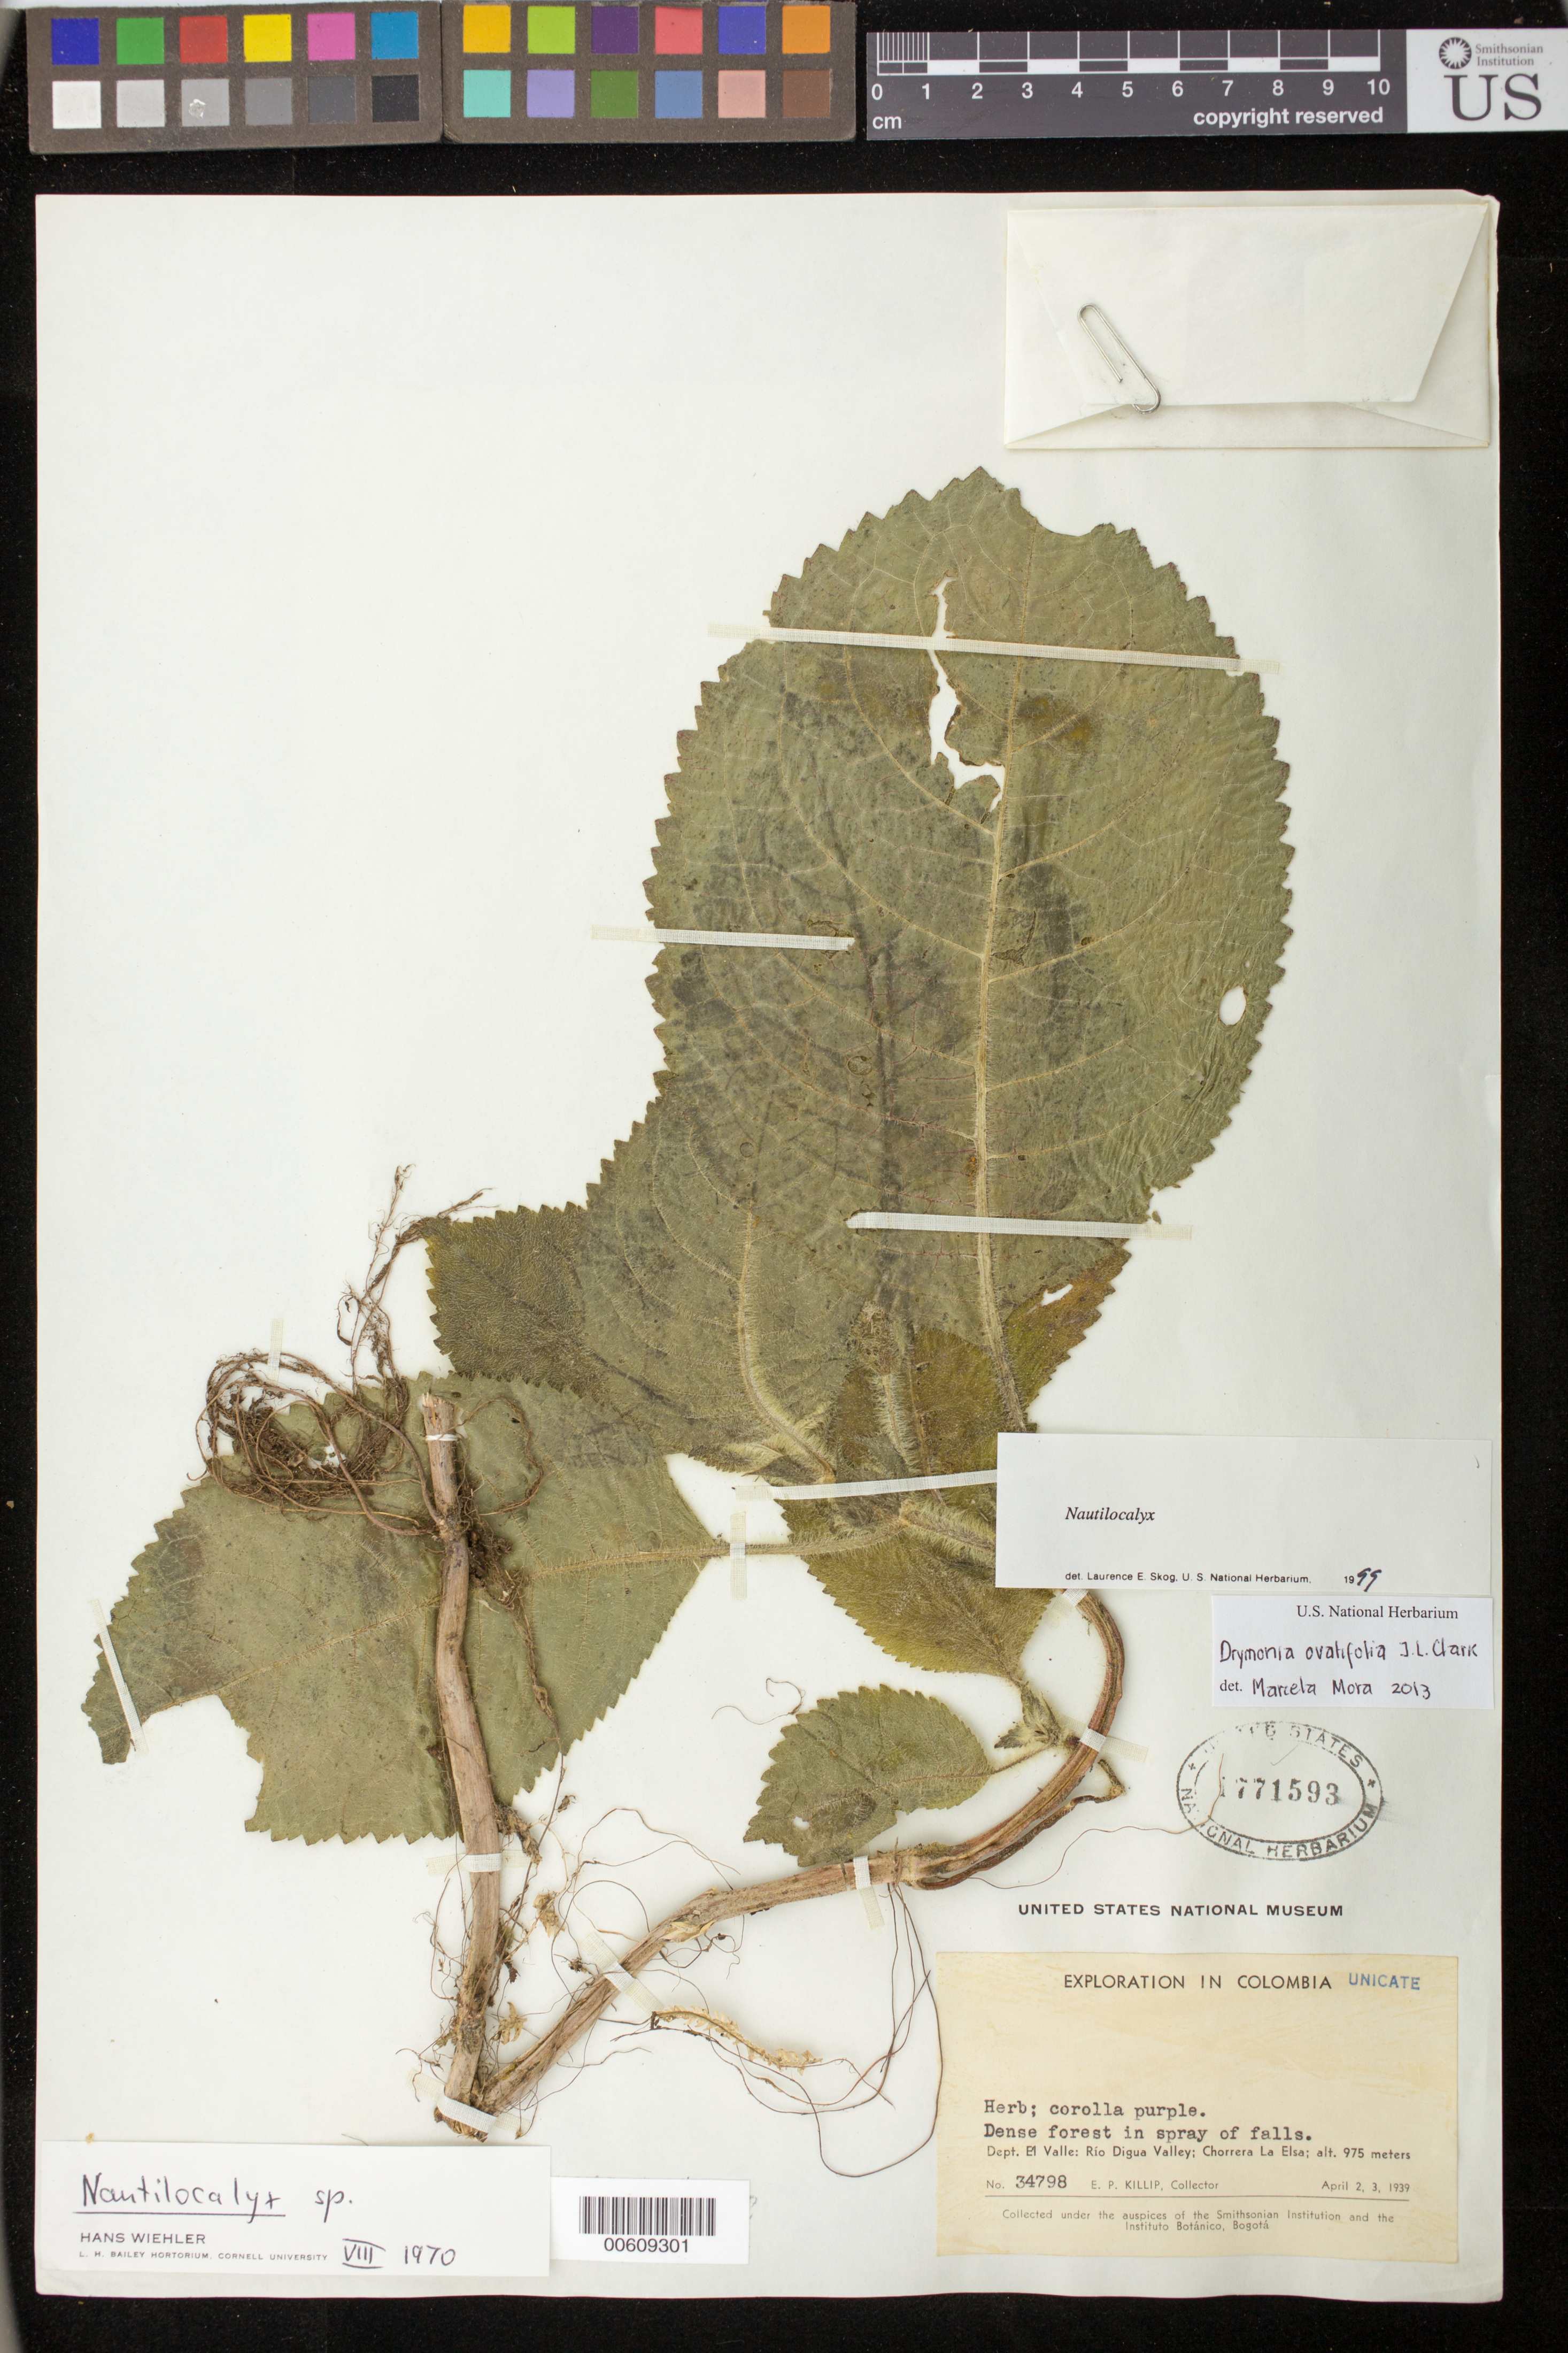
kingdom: Plantae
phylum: Tracheophyta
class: Magnoliopsida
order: Lamiales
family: Gesneriaceae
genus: Nautilocalyx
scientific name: Nautilocalyx sp.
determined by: Mora, M.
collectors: E. P. Killip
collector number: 34798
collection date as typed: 2-3 Apr 1939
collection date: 1939-04-02/1939-04-03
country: Colombia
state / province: Valle del Cauca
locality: Río Digua Valley; Chorrera La Elsa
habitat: Dense forest in spray of falls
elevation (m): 975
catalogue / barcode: US 1771593